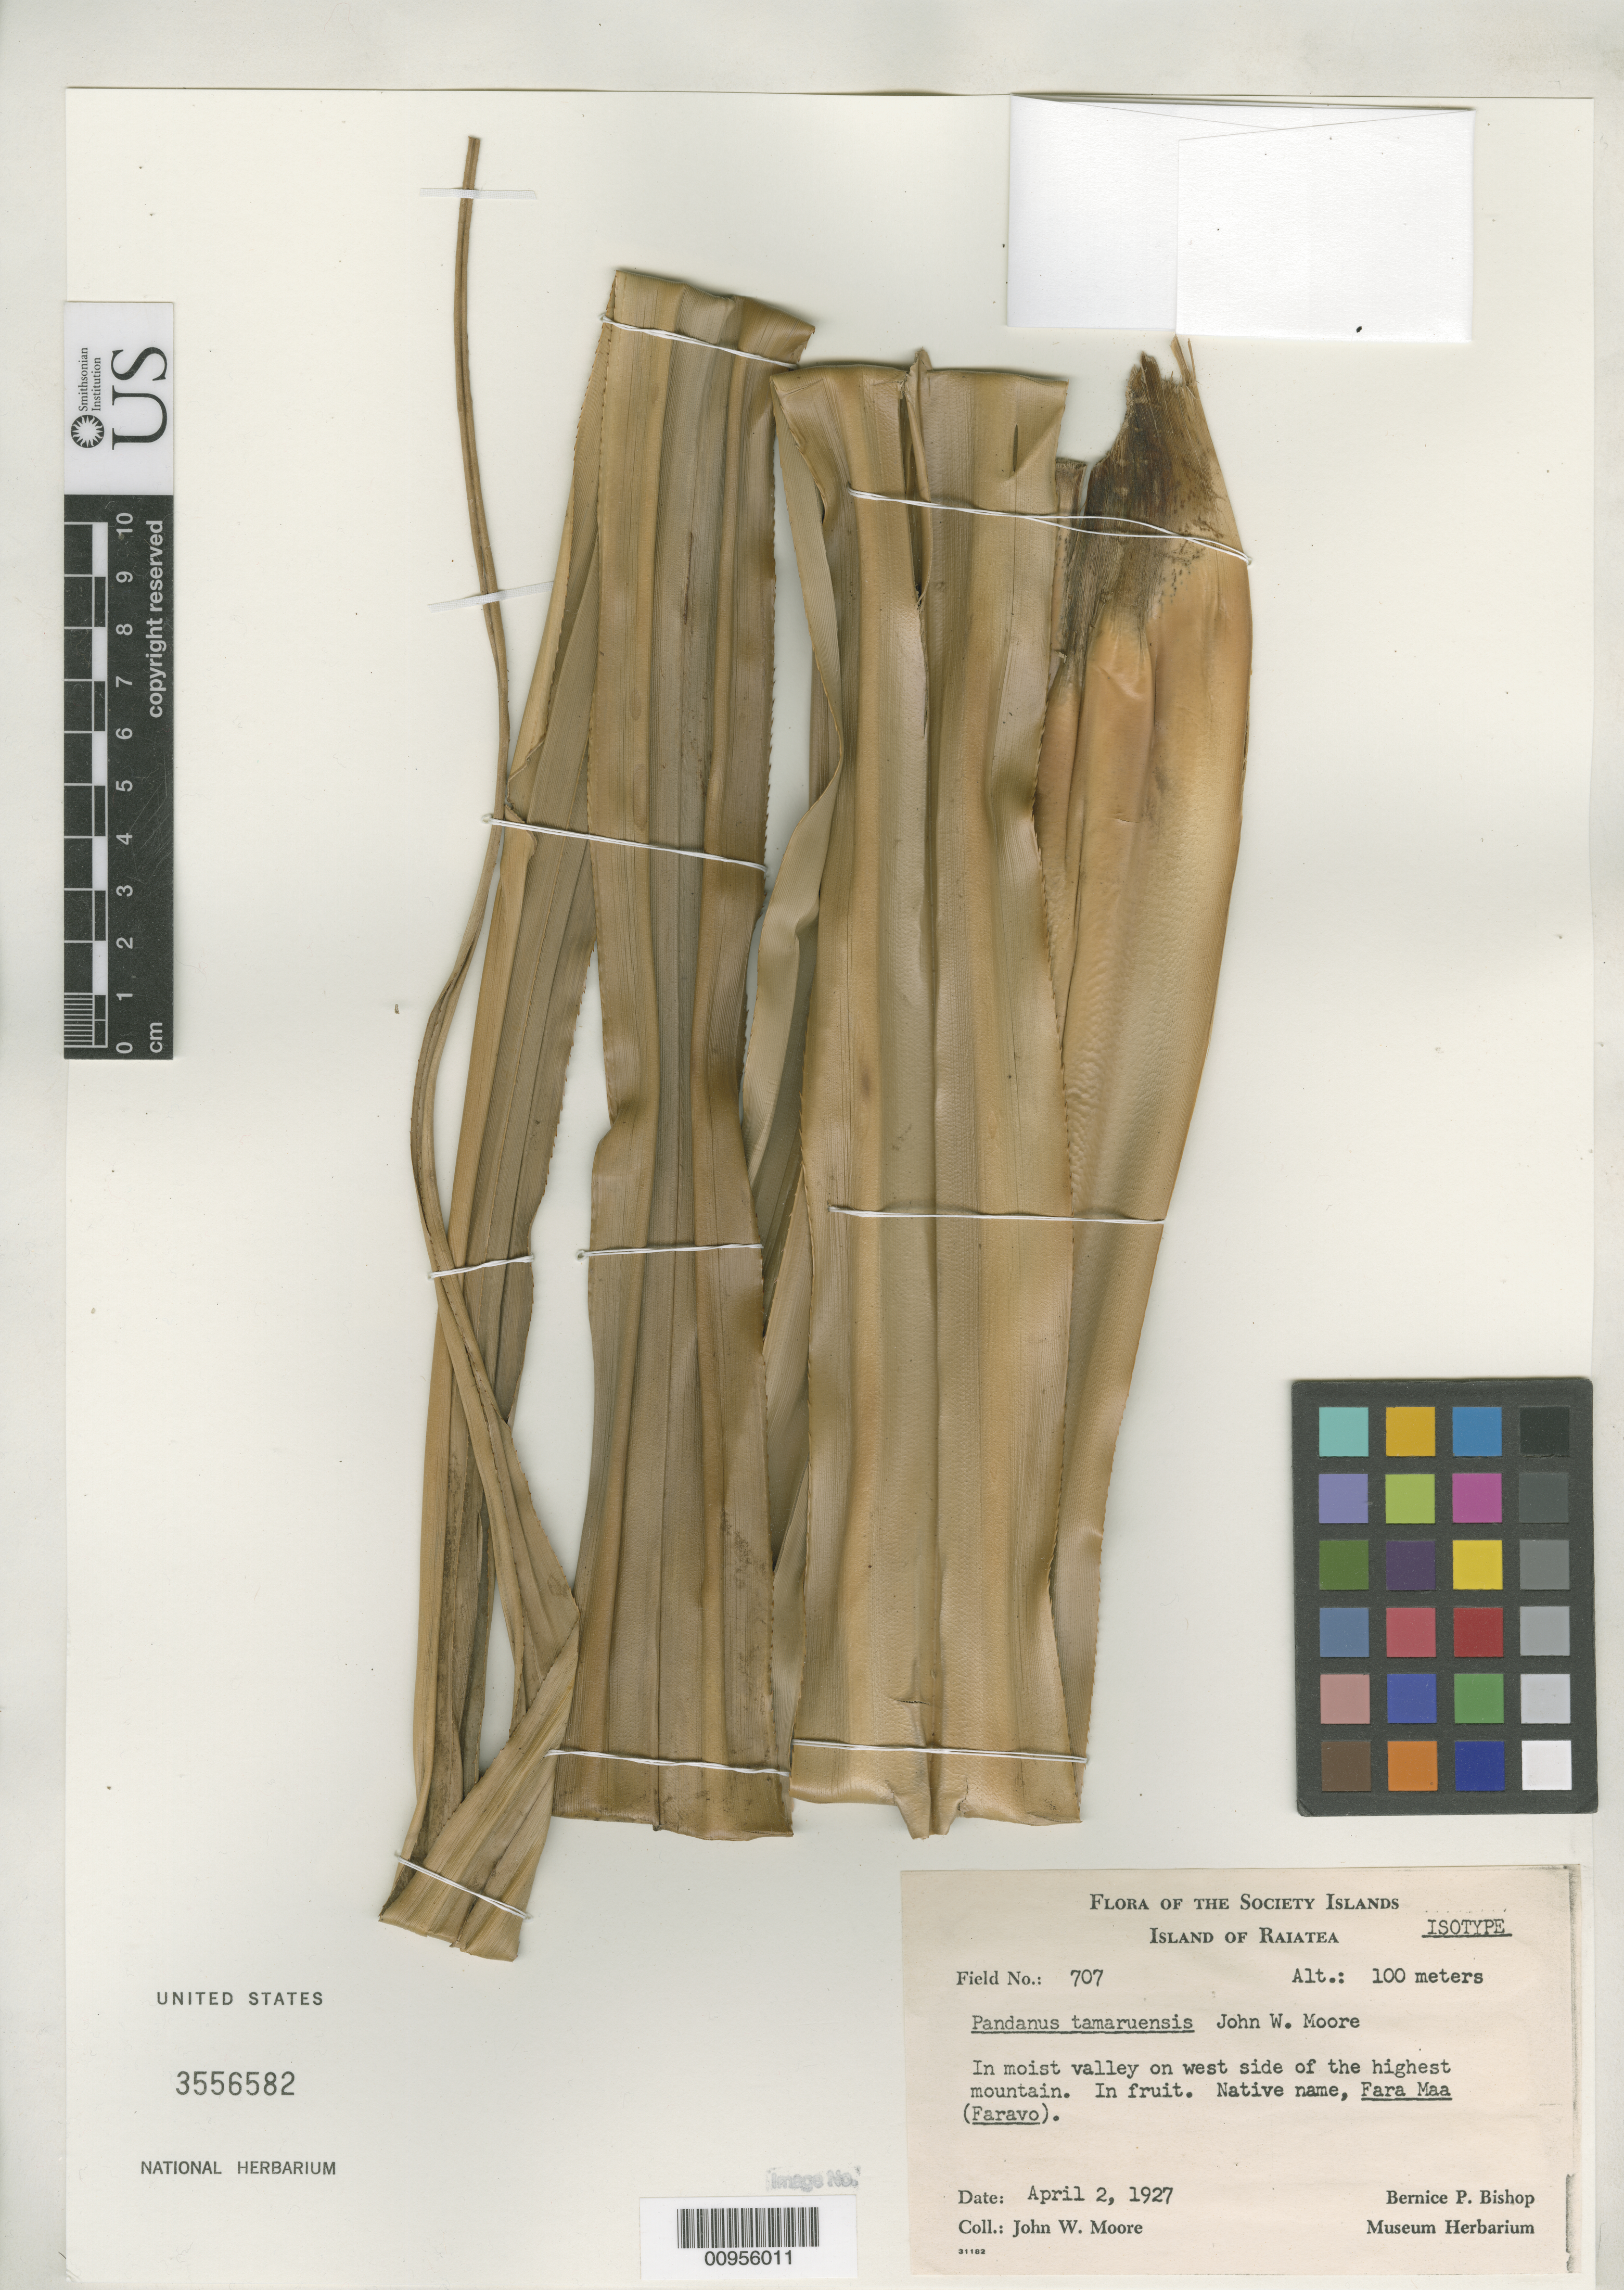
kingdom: Plantae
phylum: Tracheophyta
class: Liliopsida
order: Pandanales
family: Pandanaceae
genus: Pandanus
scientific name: Pandanus tamaruensis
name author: J.W. Moore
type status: Isotype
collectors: J. W. Moore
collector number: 707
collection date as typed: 02 Apr 1927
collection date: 1927-04-02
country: French Polynesia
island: Raiatea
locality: In moist valley on west side of the highest mountain.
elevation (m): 100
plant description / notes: Common name: Native name, Fara Maa (Faravo)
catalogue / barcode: US 3556582